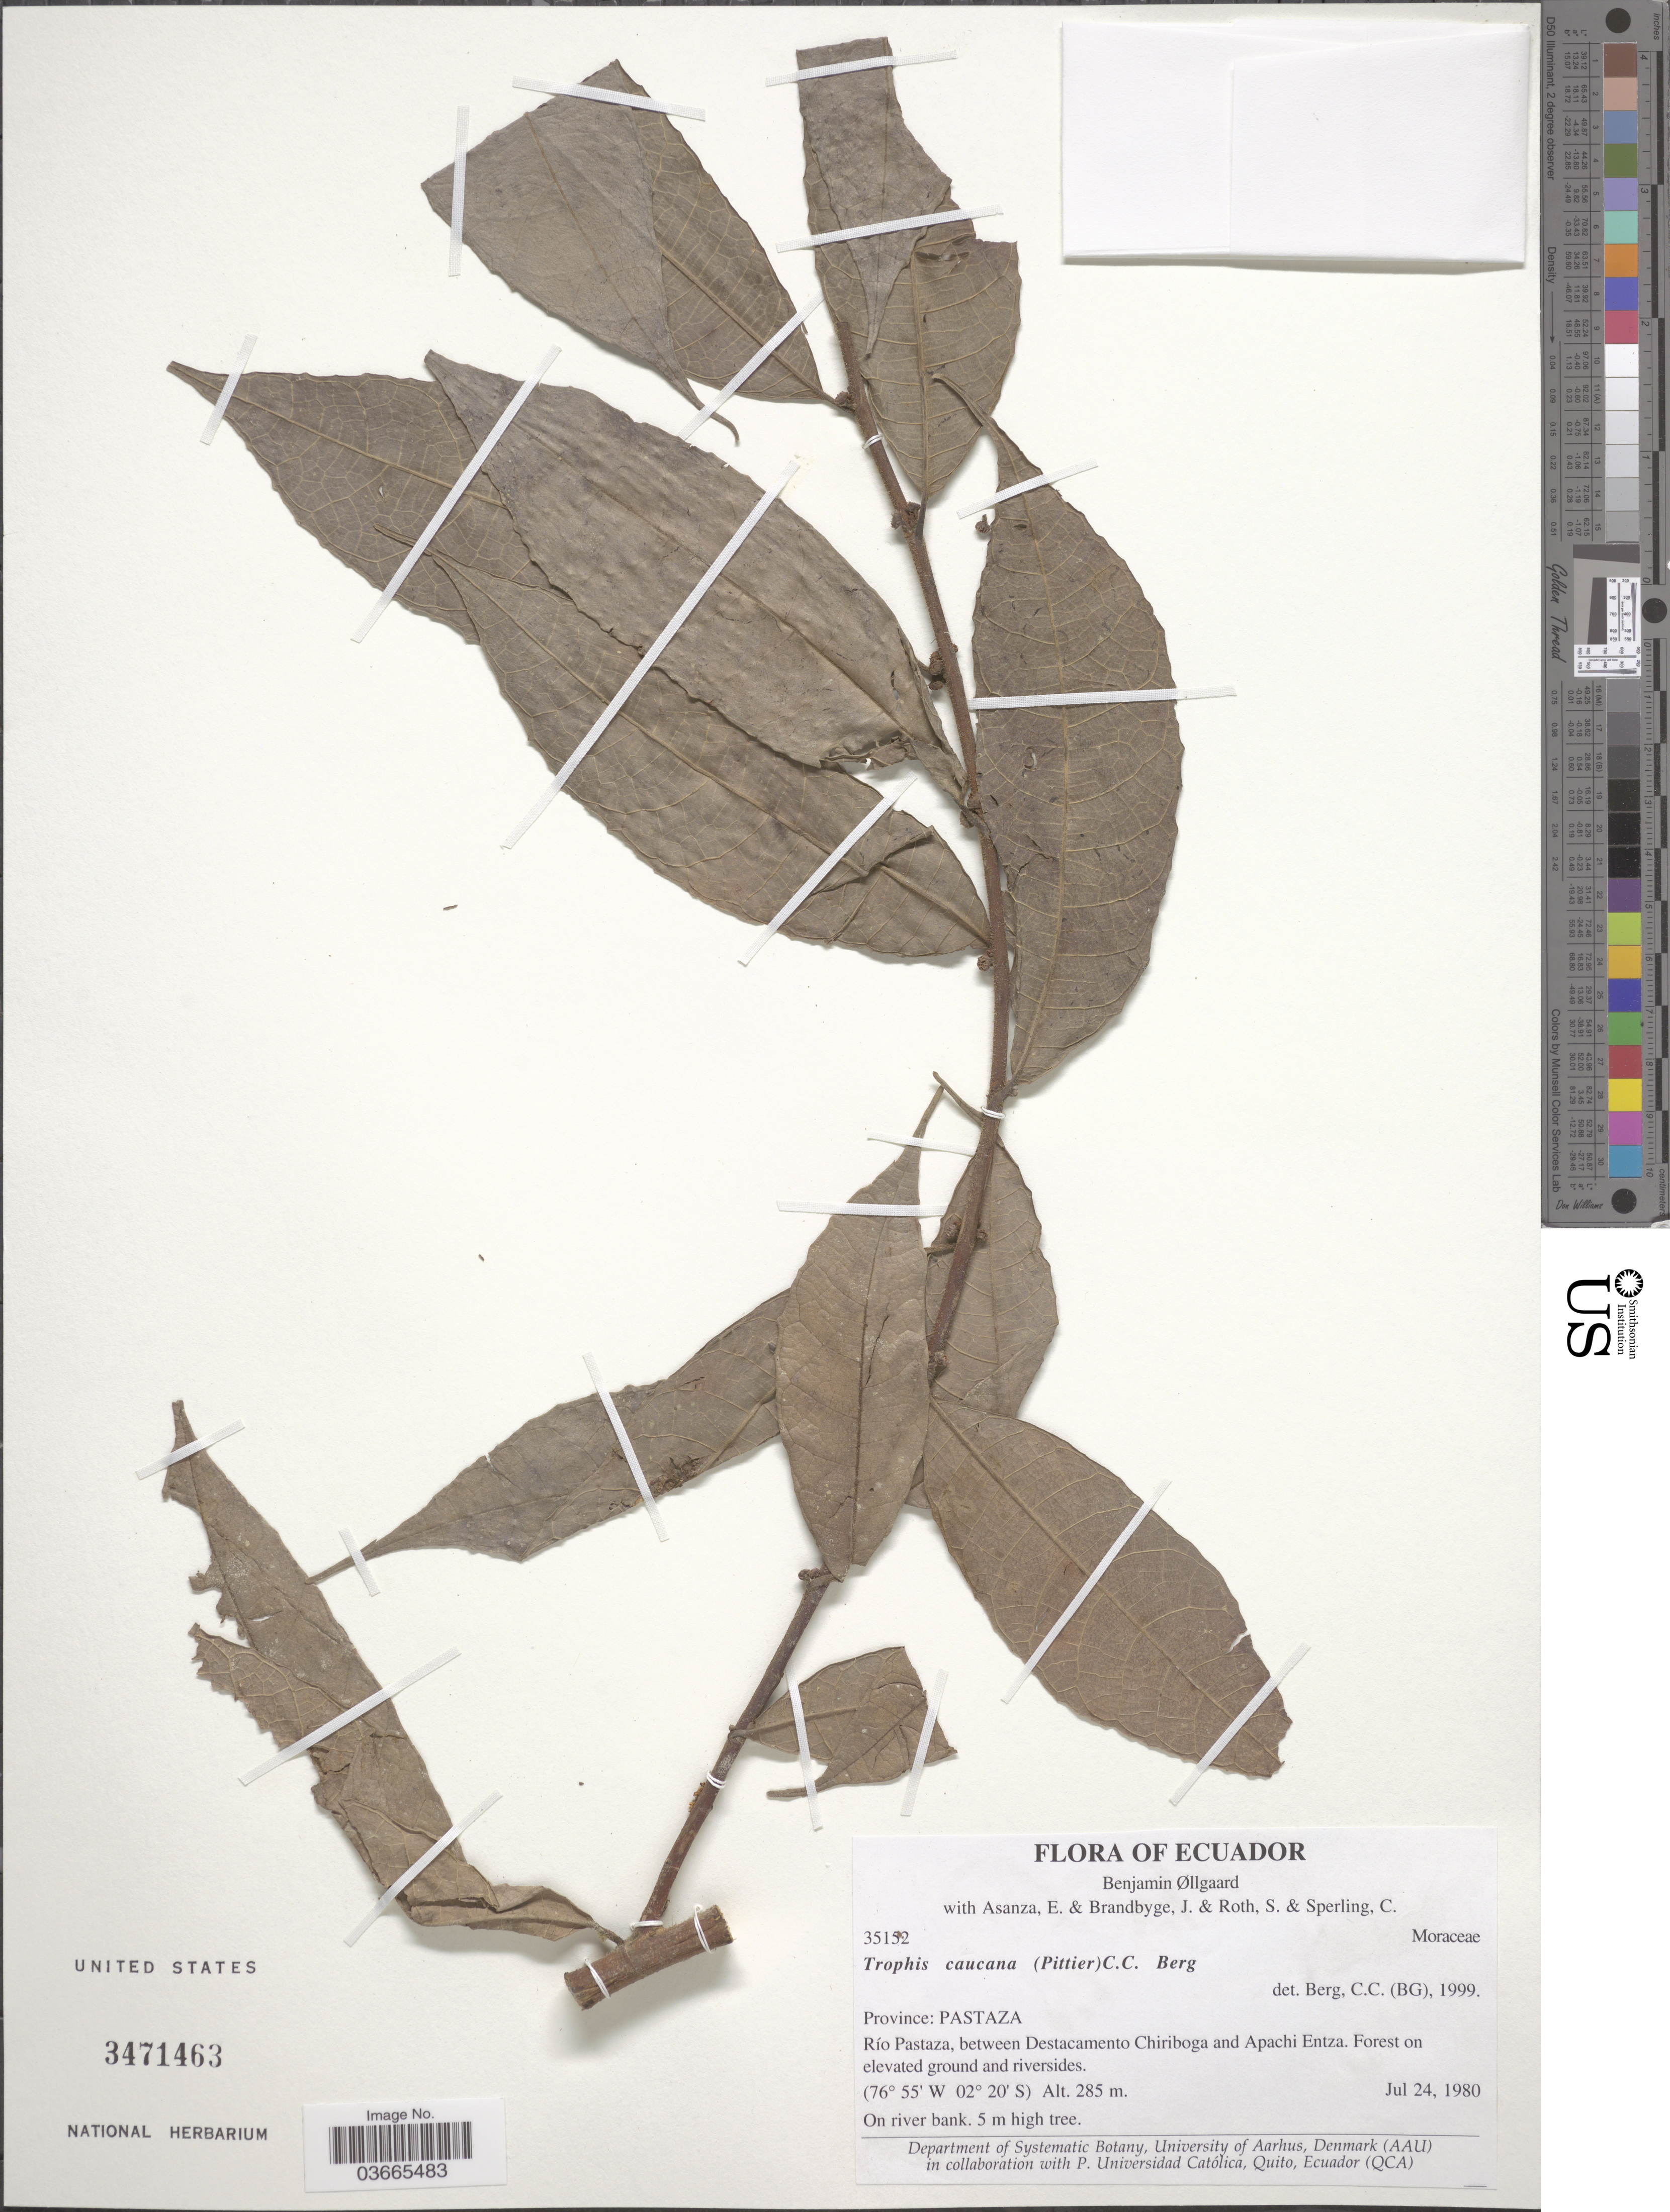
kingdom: Plantae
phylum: Tracheophyta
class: Magnoliopsida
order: Rosales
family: Moraceae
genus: Olmedia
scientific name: Olmedia aspera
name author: Ruiz & Pav.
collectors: B. Øllgaard, E. Asanza, J. Brandbyge, S. Roth & C. Sperling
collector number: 35152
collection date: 1980-07-24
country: Ecuador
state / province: Pastaza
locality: Río Pastaza, between Destacamento Chiriboga and Apachi Entza.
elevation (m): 285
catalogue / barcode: US 3471463